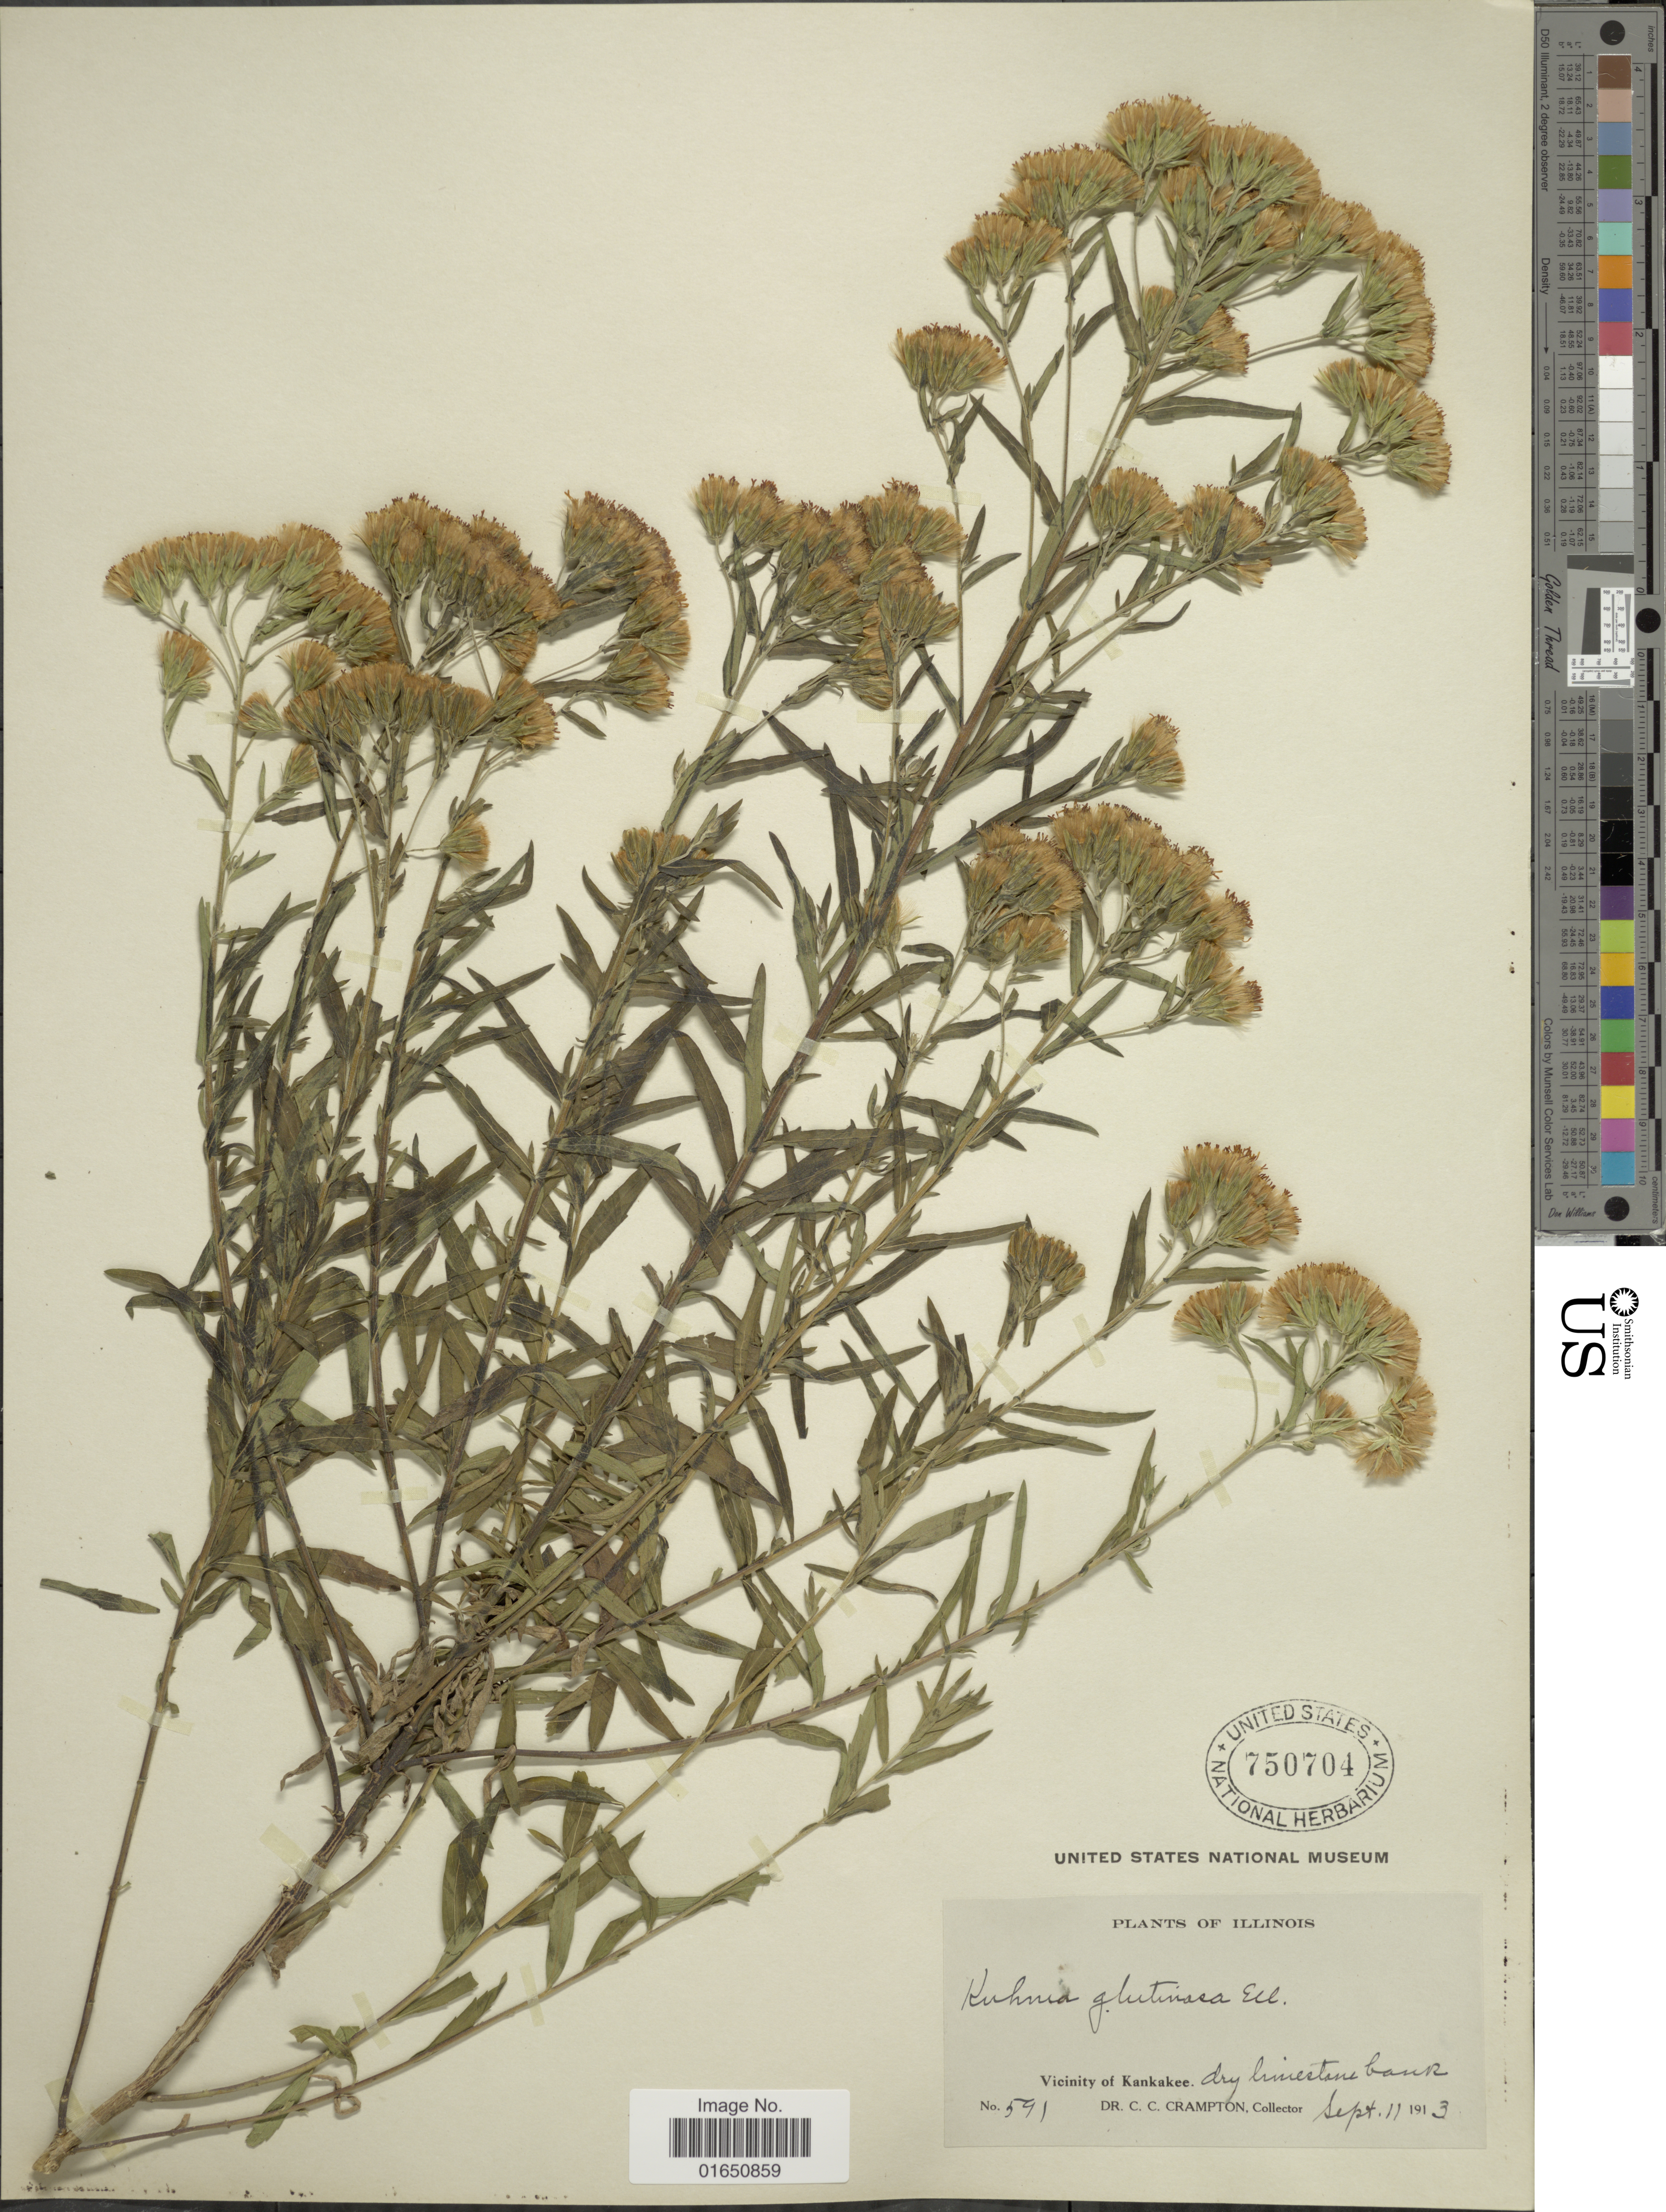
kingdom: Plantae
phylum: Tracheophyta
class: Magnoliopsida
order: Asterales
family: Asteraceae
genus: Brickellia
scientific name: Brickellia eupatorioides var. corymbulosa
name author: (Torr. & A. Gray) Shinners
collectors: C. Crampton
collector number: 591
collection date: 1913-09-11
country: United States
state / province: Illinois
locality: Vicinity of Kankakee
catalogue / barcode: US 750704